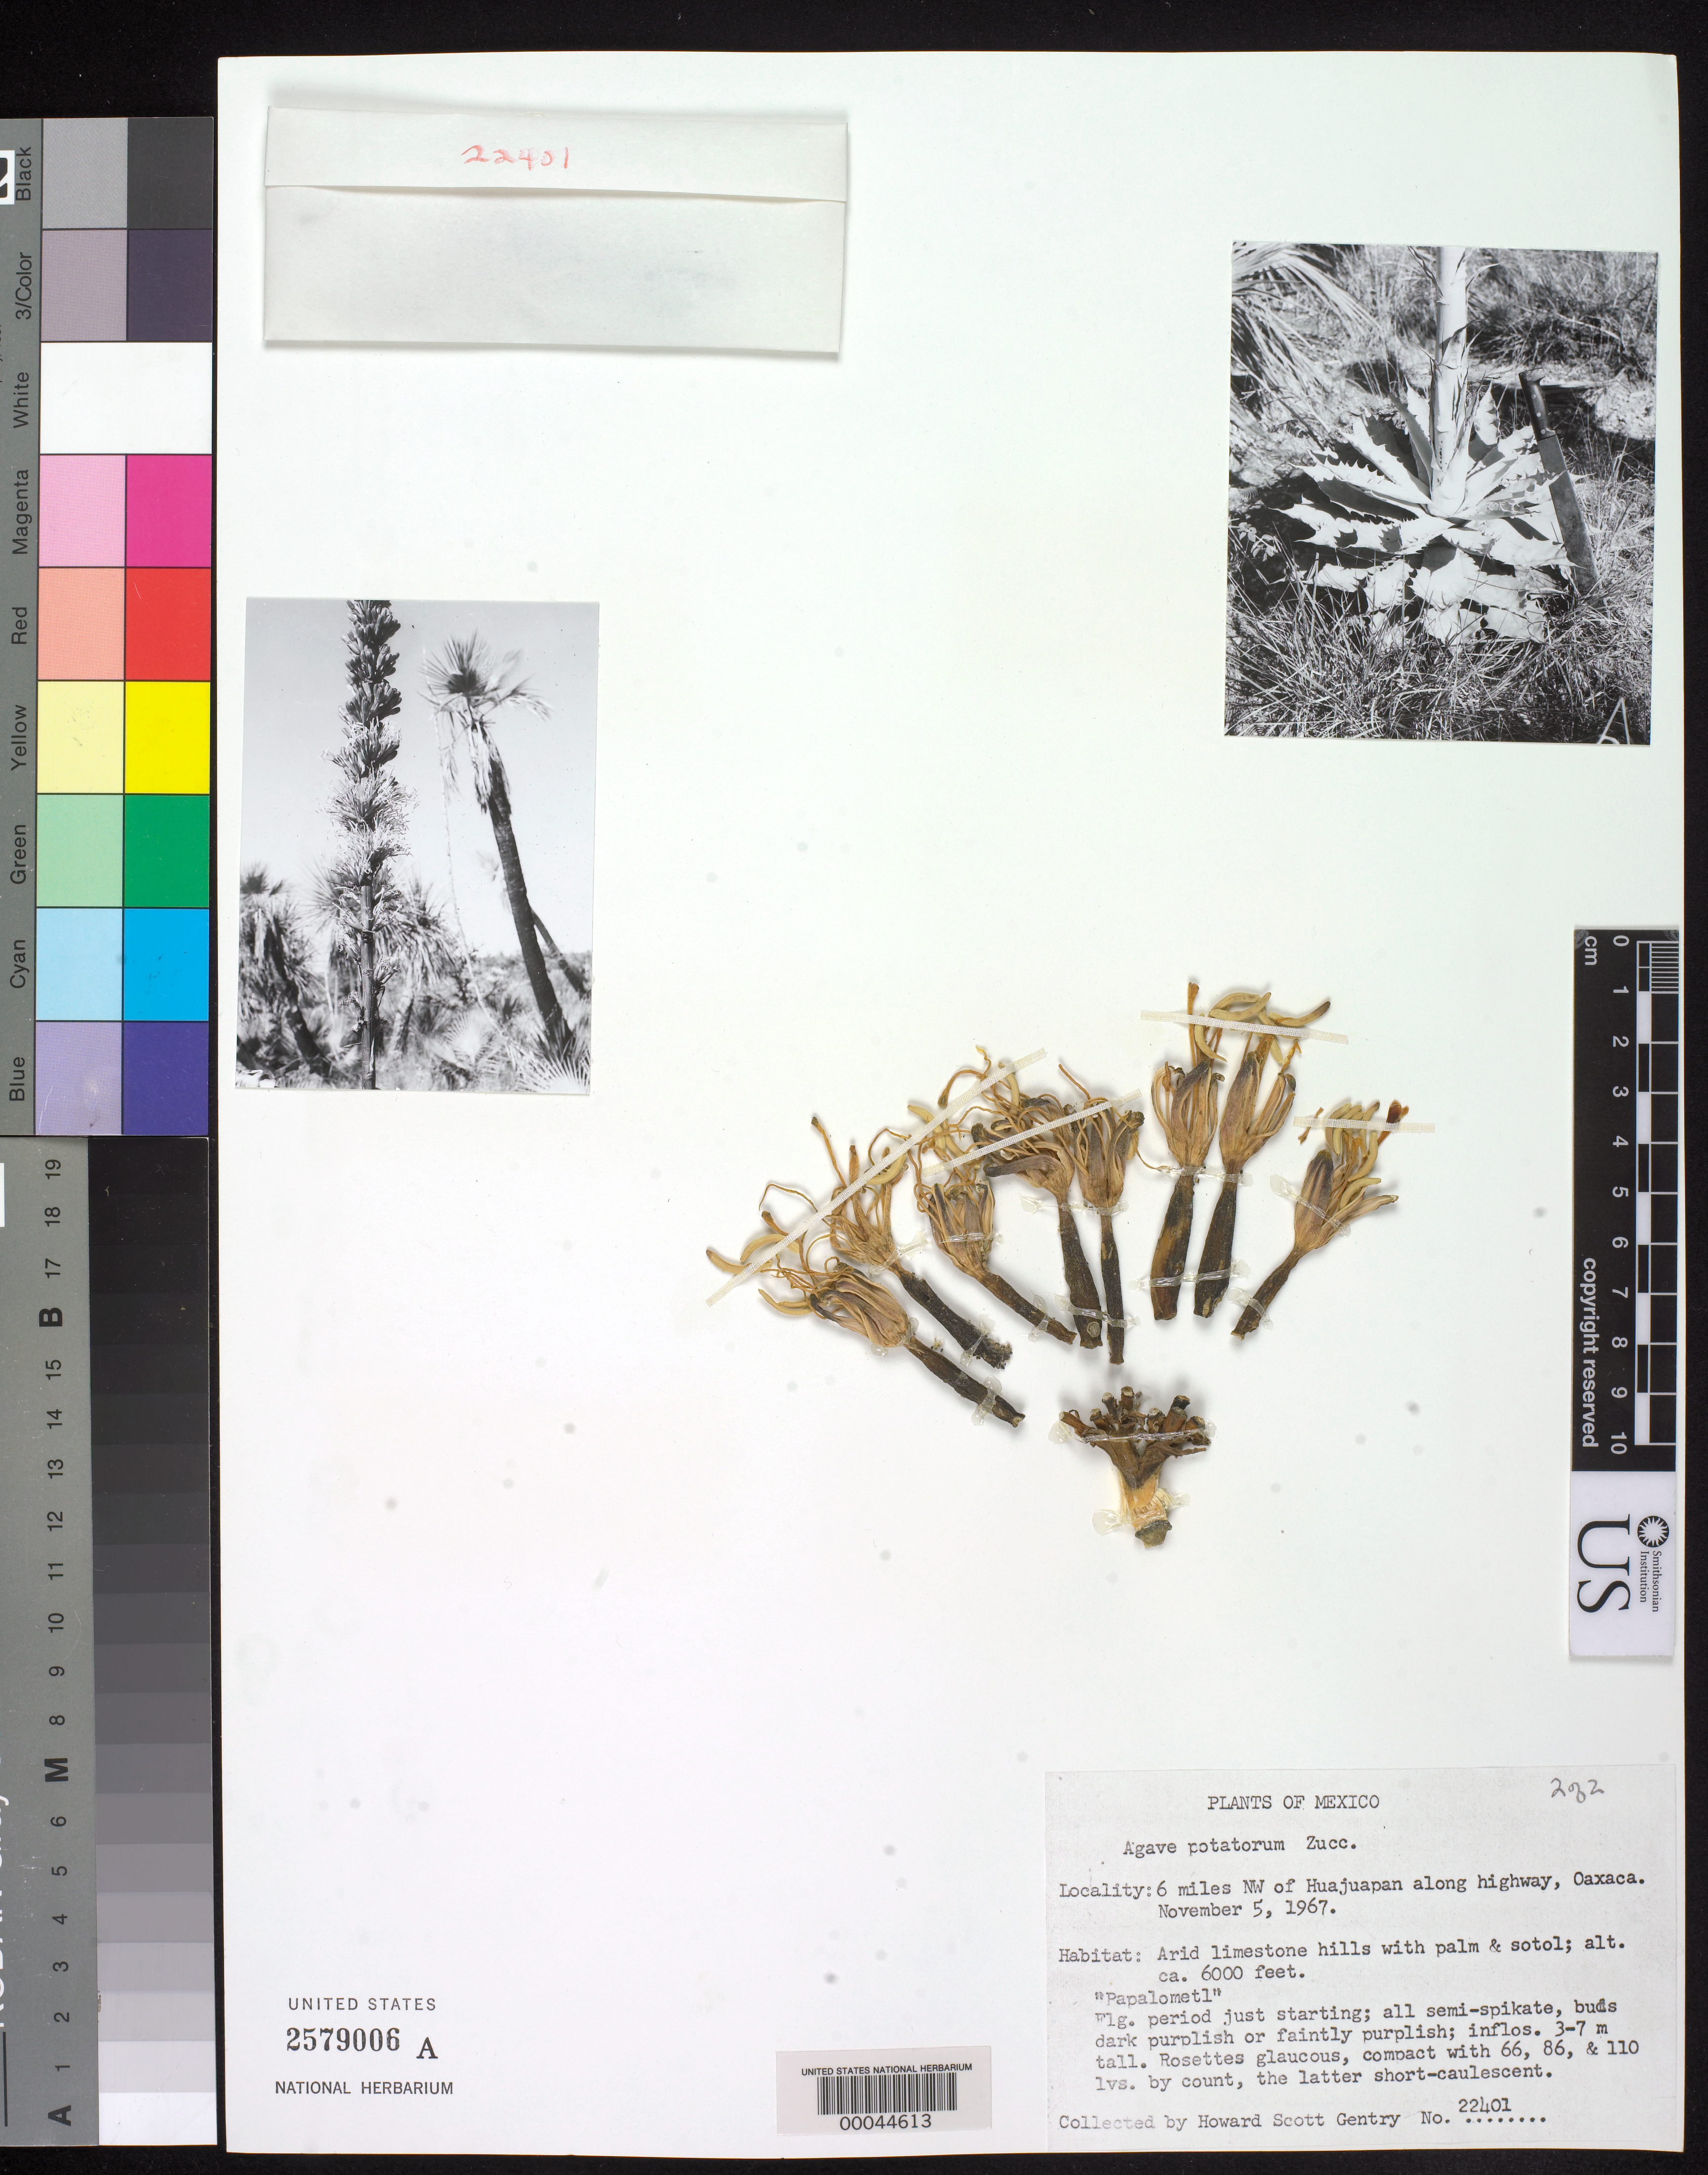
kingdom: Plantae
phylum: Tracheophyta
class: Liliopsida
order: Asparagales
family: Asparagaceae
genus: Agave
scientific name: Agave potatorum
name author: Zucc.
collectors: H. S. Gentry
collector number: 22401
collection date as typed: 05 Nov 1967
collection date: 1967-11-05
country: Mexico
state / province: Oaxaca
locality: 6 mi NW of Huajuapan along highway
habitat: Arid limestone hills with palm and sotol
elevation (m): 1829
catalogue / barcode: US 2579006A